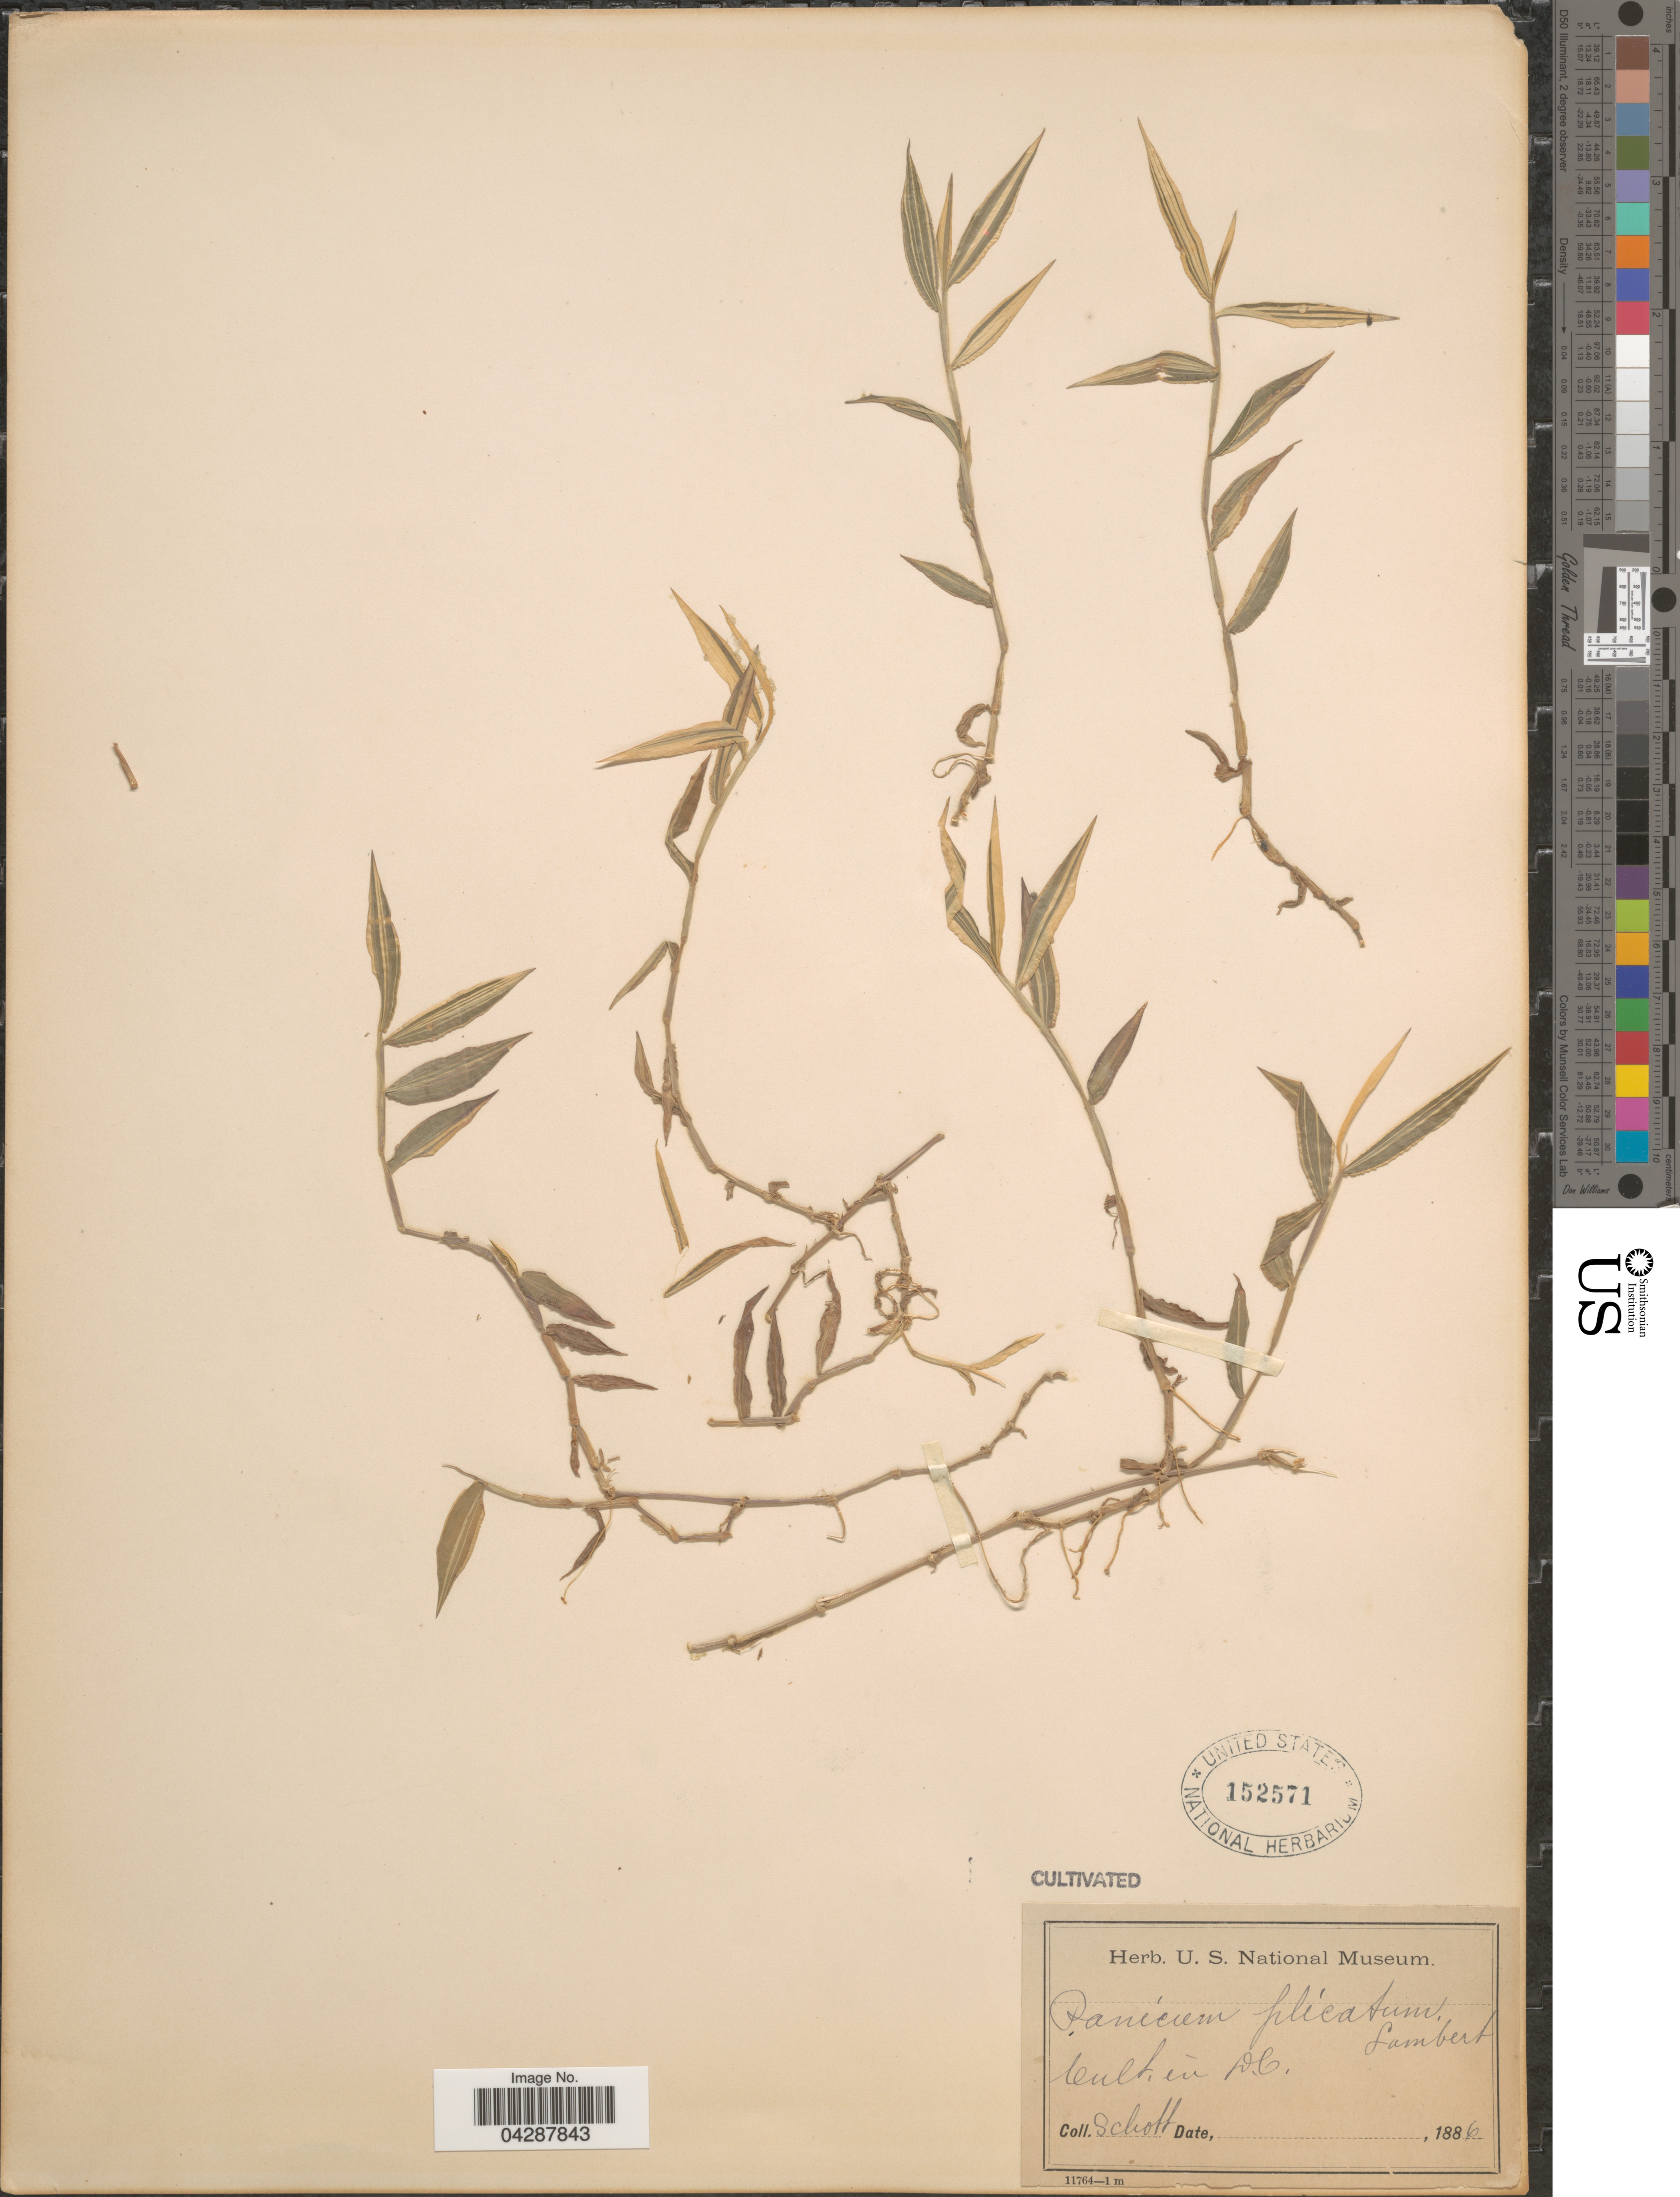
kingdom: Plantae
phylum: Tracheophyta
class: Liliopsida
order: Poales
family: Poaceae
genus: Oplismenus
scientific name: Oplismenus imbecillis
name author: (R. Br.) Roem. & Schult.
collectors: Schott, --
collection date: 1886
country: United States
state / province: District of Columbia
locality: In D.C.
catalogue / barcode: US 152571